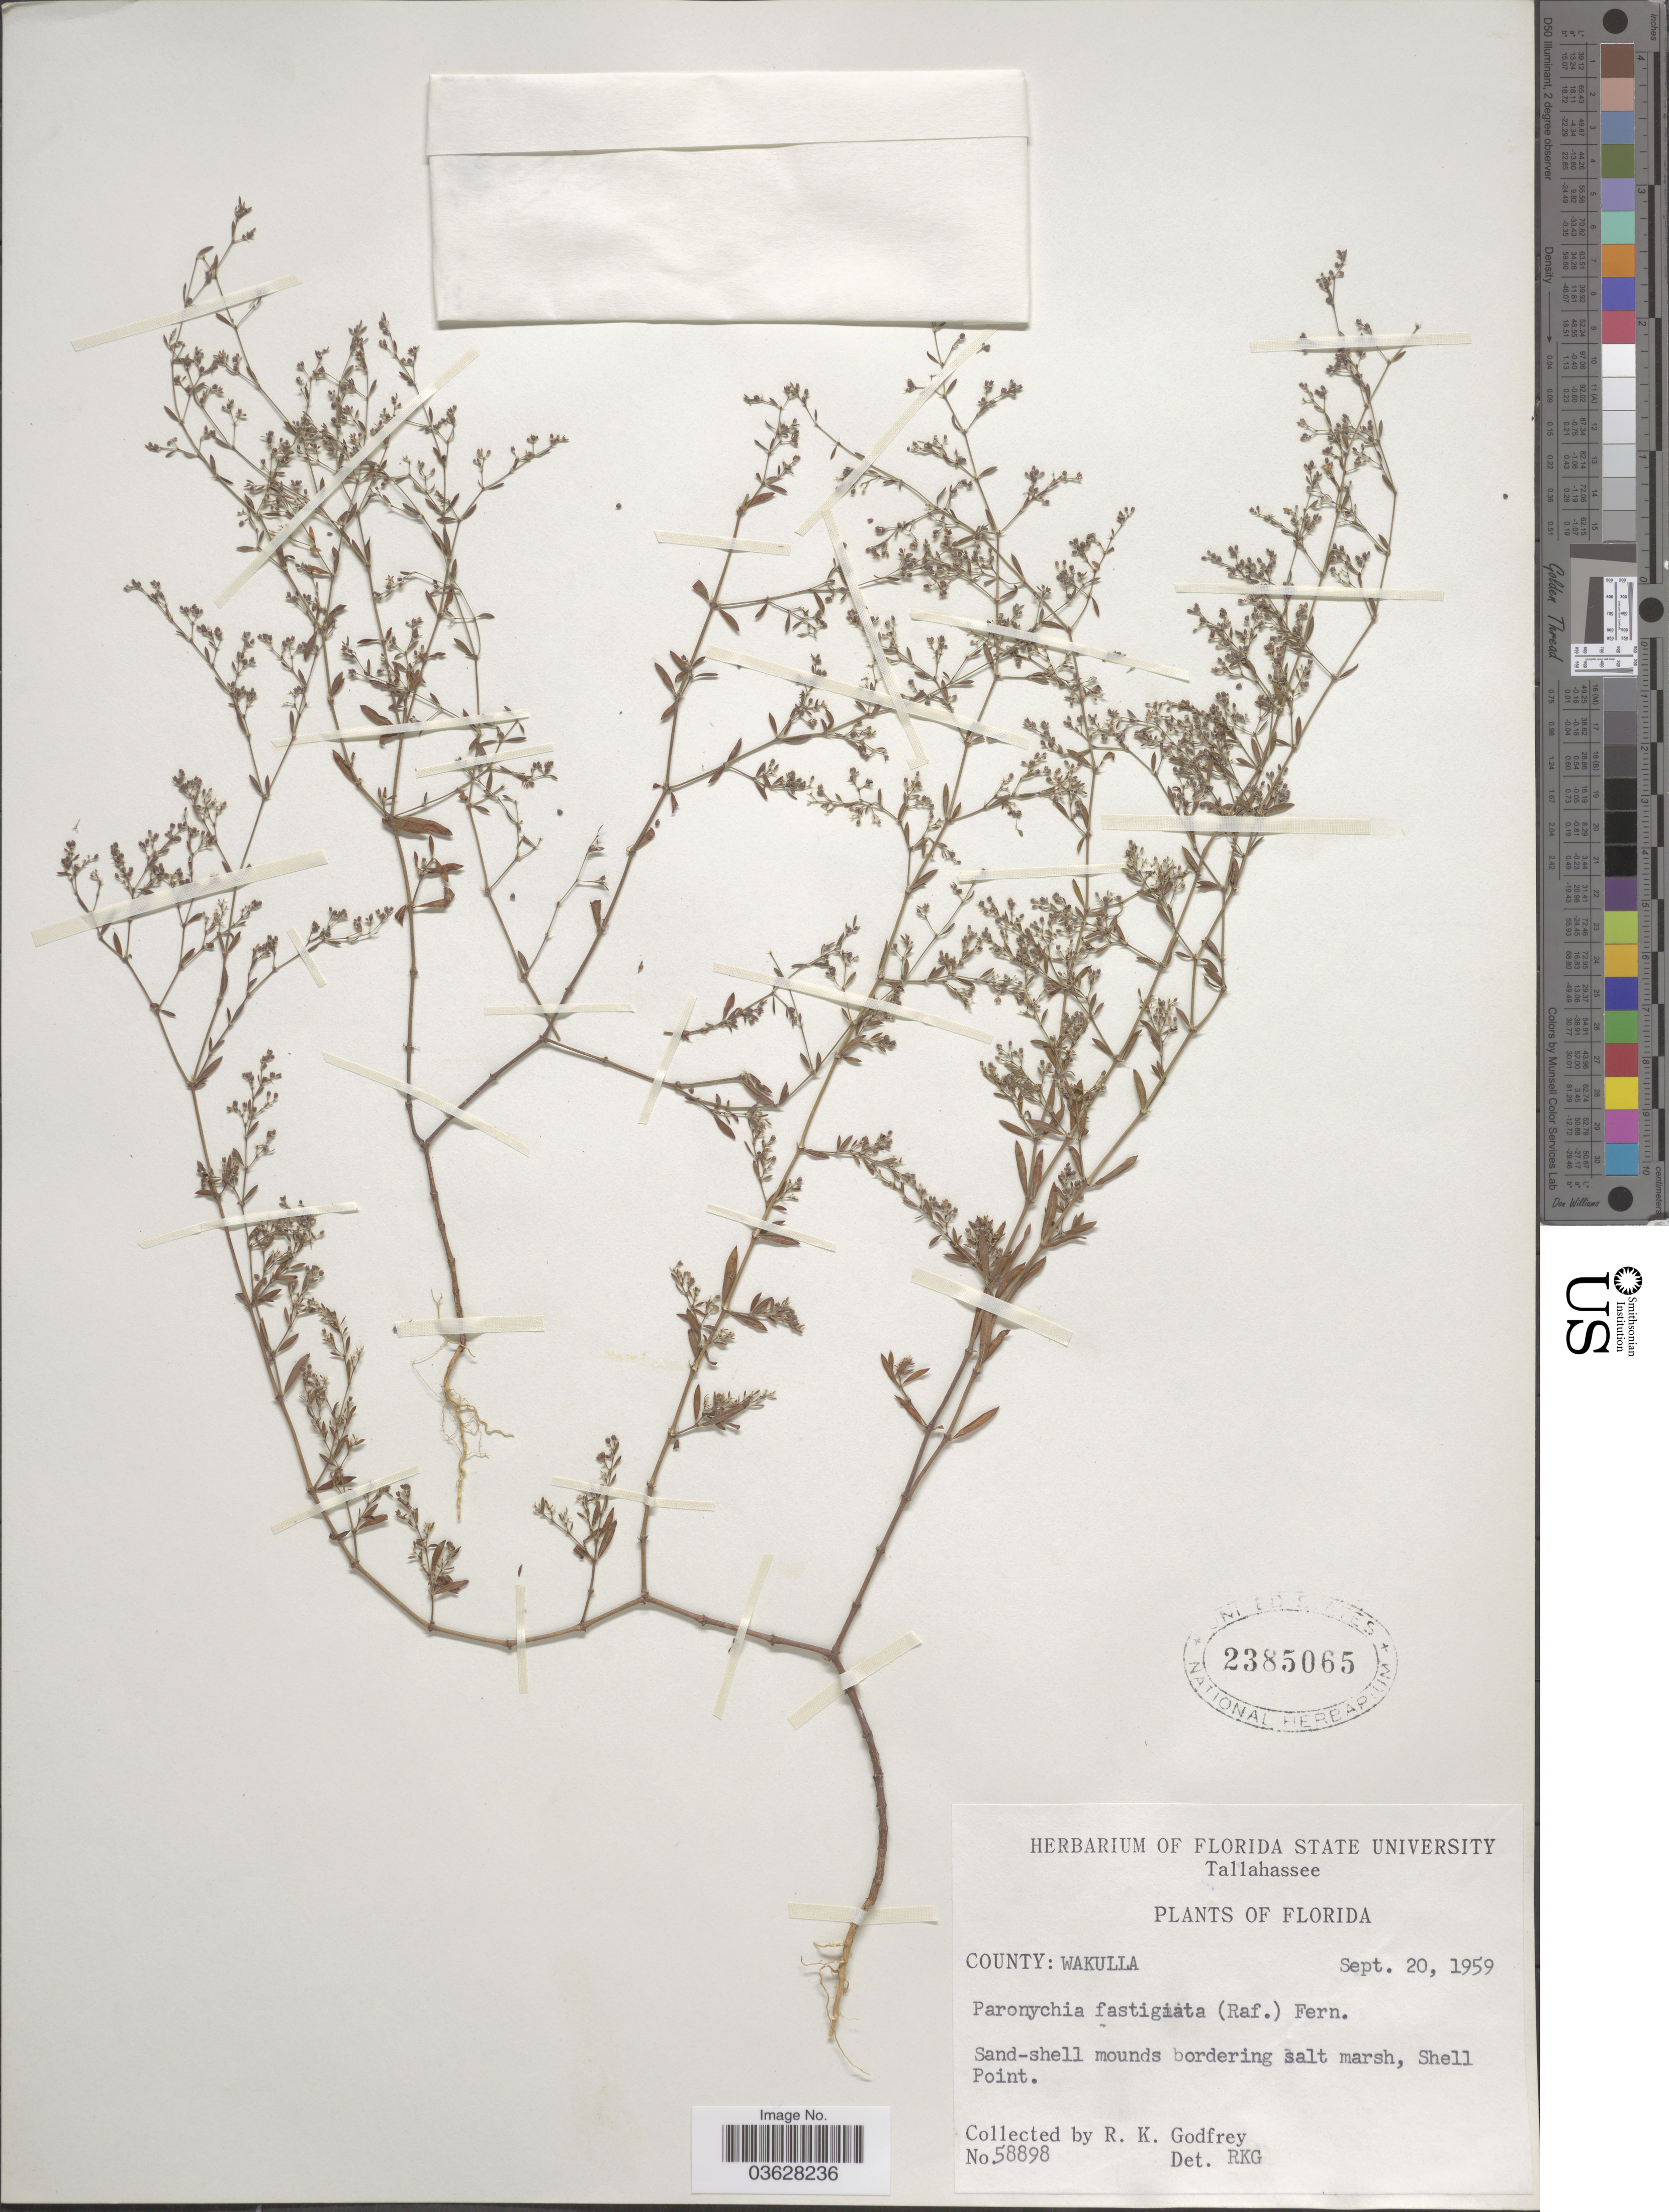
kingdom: Plantae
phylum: Tracheophyta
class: Magnoliopsida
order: Caryophyllales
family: Caryophyllaceae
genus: Paronychia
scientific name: Paronychia fastigiata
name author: (Raf.) Fernald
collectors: R. K. Godfrey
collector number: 58898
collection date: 1959-09-20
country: United States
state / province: Florida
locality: County: Wakulla. Sand-shell mounds bordering salt marsh, Shell Point.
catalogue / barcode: US 2385065